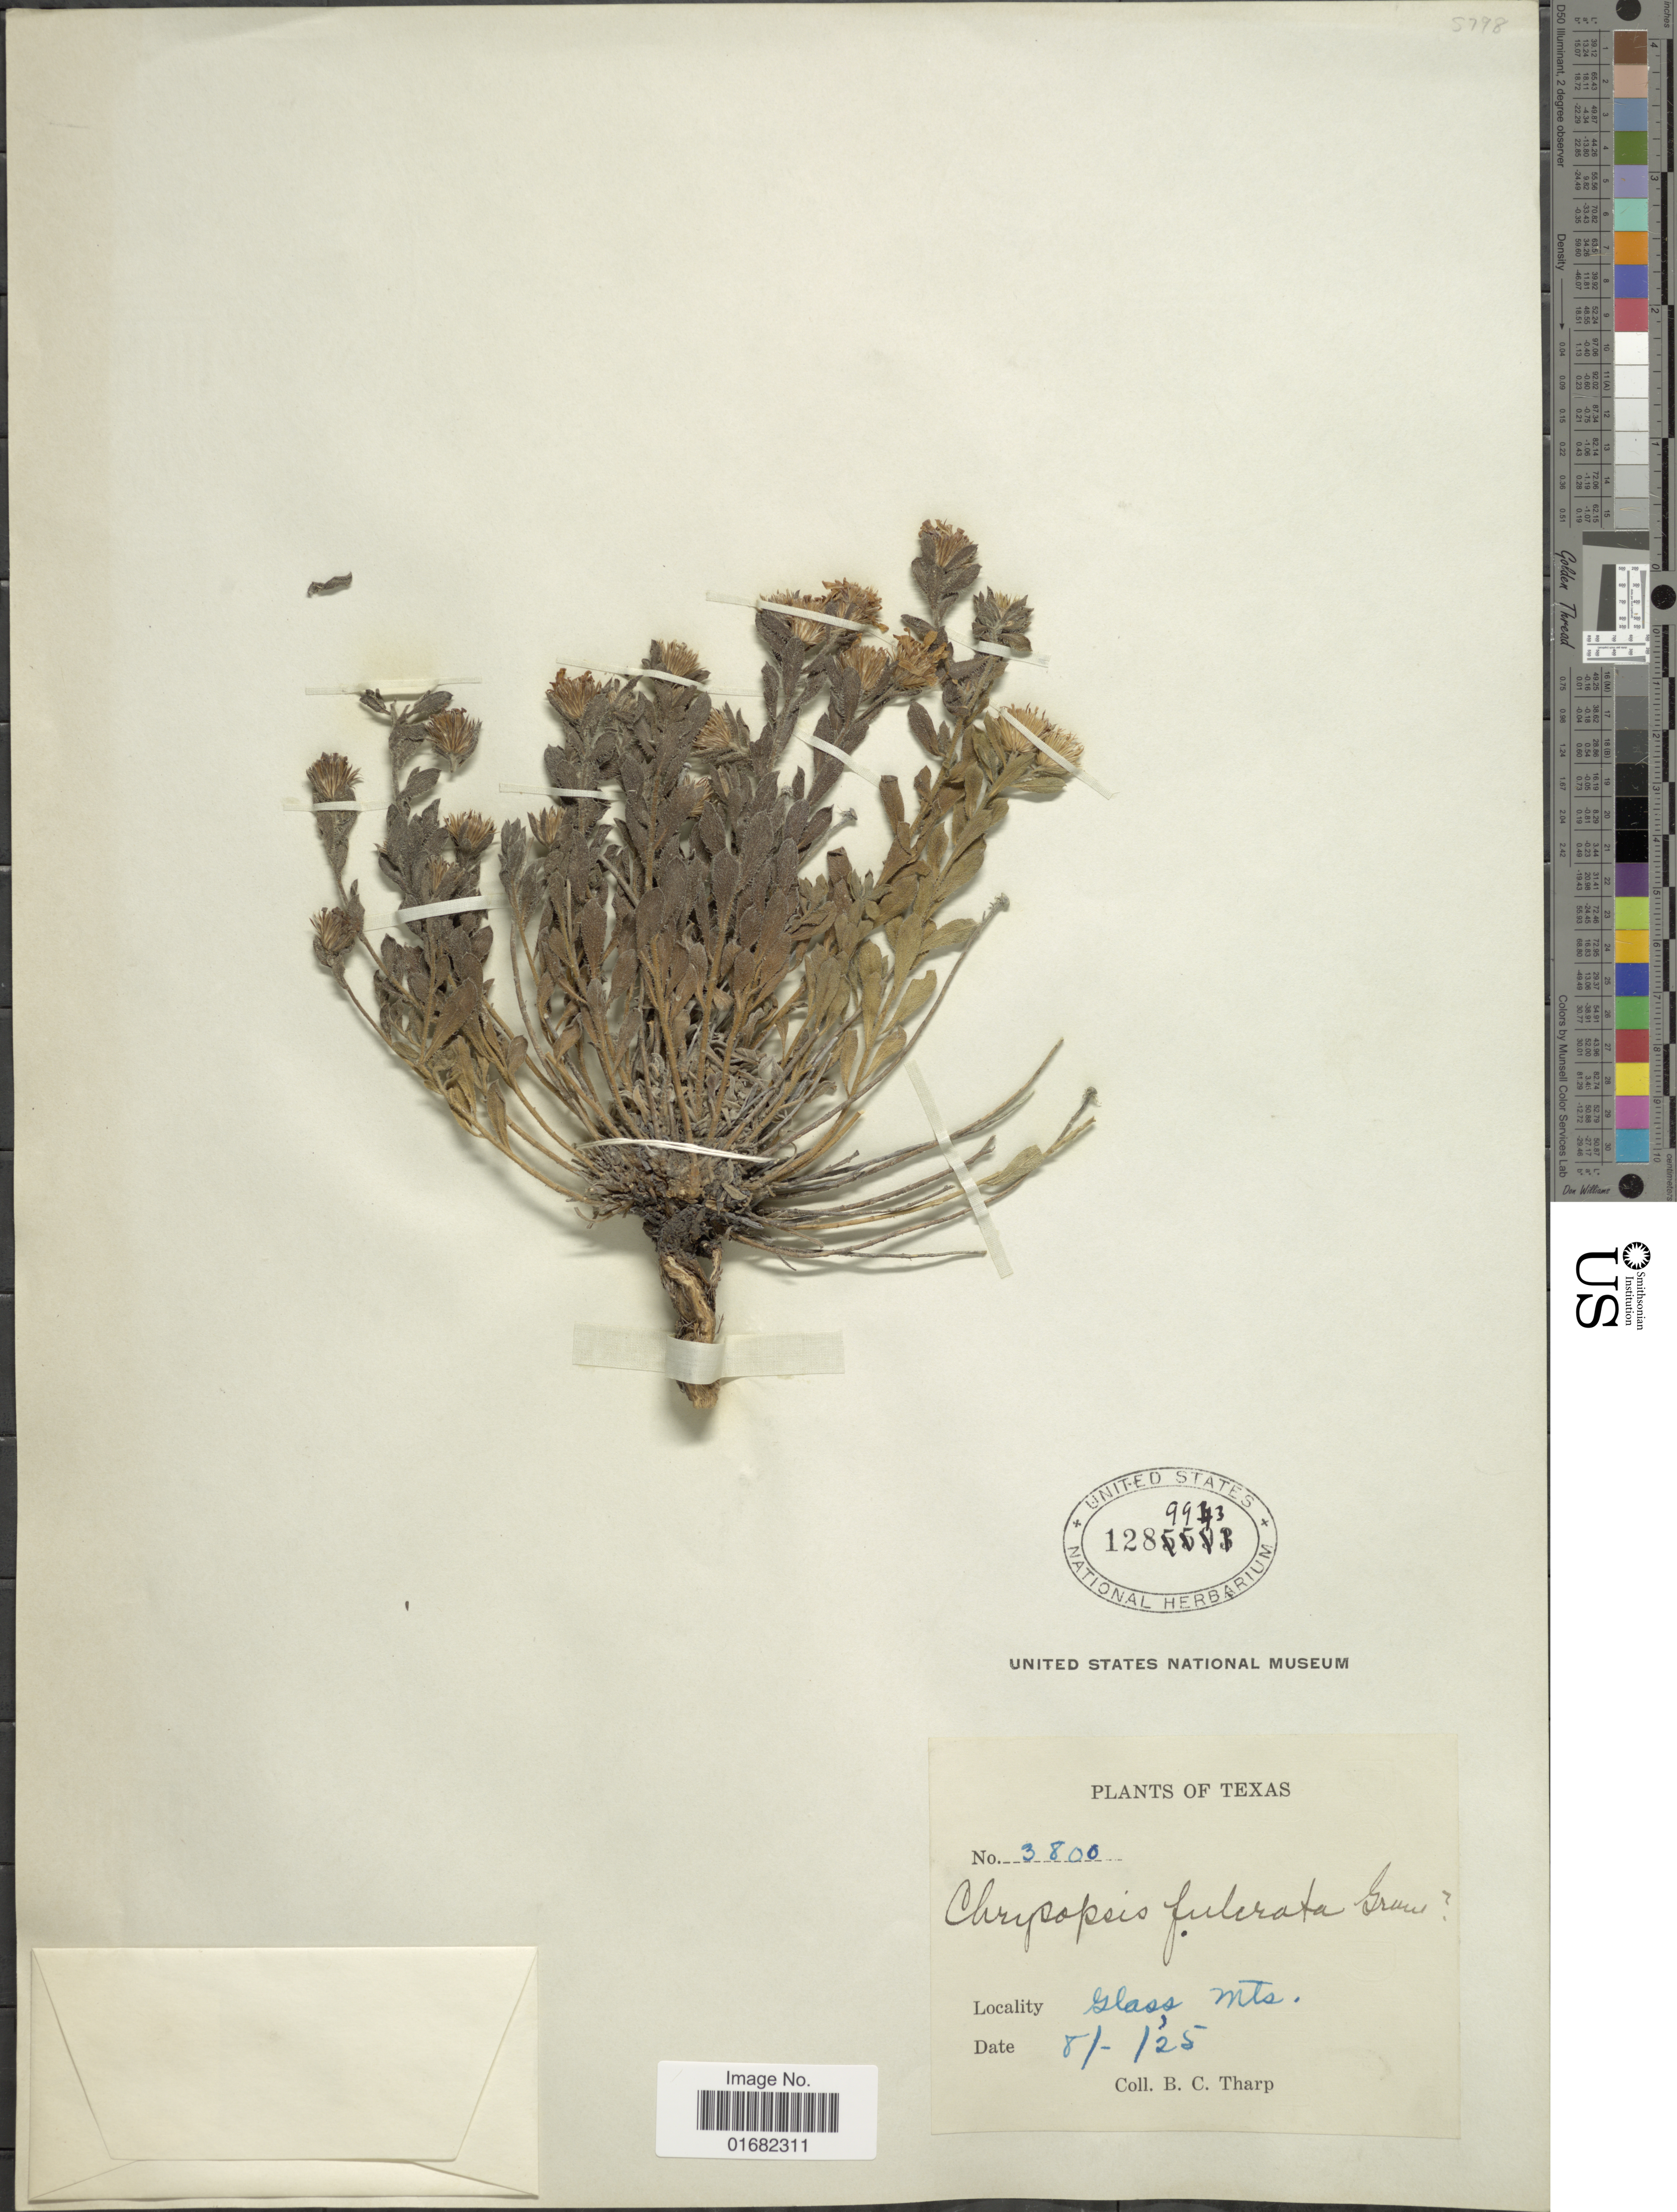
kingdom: Plantae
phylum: Tracheophyta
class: Magnoliopsida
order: Asterales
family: Asteraceae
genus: Heterotheca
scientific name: Heterotheca fulcrata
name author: (Greene) Shinners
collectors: B. C. Tharp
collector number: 3800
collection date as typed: Transcribed d/m/y: /8/25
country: United States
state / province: Texas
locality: Glass Mts.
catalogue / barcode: US 1289943